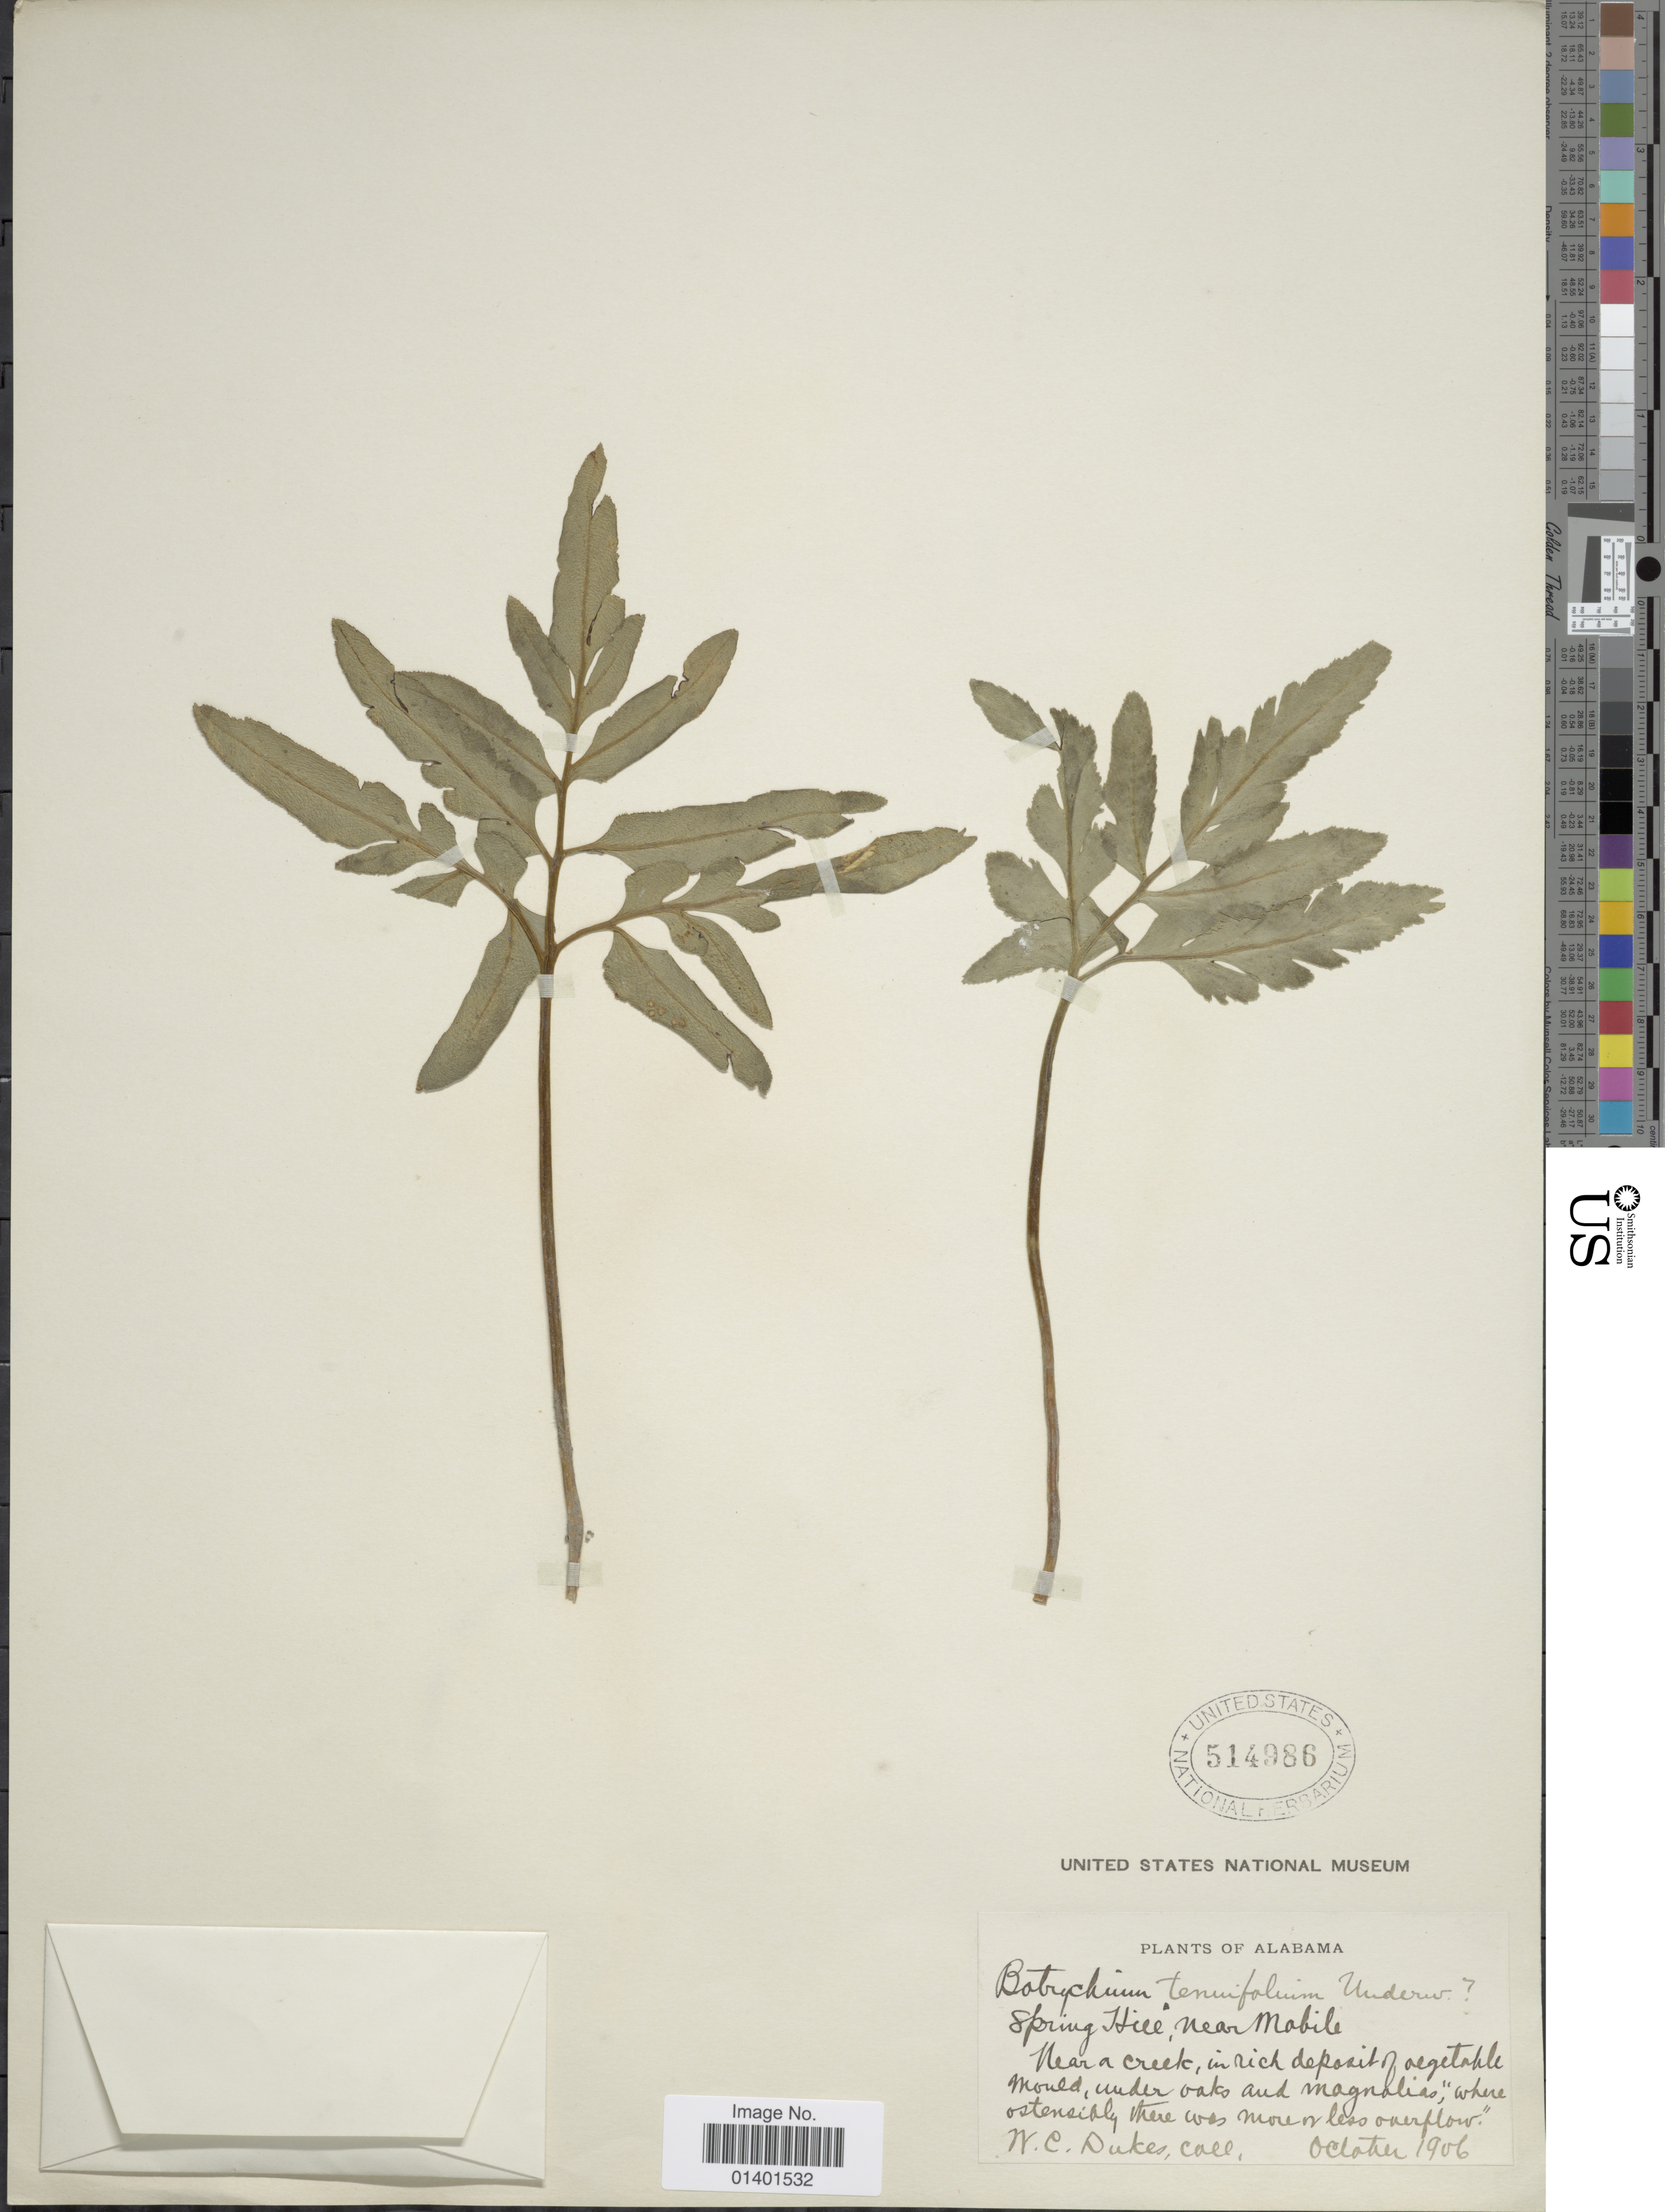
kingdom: Plantae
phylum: Tracheophyta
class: Polypodiopsida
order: Ophioglossales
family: Ophioglossaceae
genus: Botrychium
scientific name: Botrychium biternatum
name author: (Sav.) Underw.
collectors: W. C. Dukes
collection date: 1906-10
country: United States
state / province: Alabama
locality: Spring Hill, near Mobile, near a creek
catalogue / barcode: US 514986